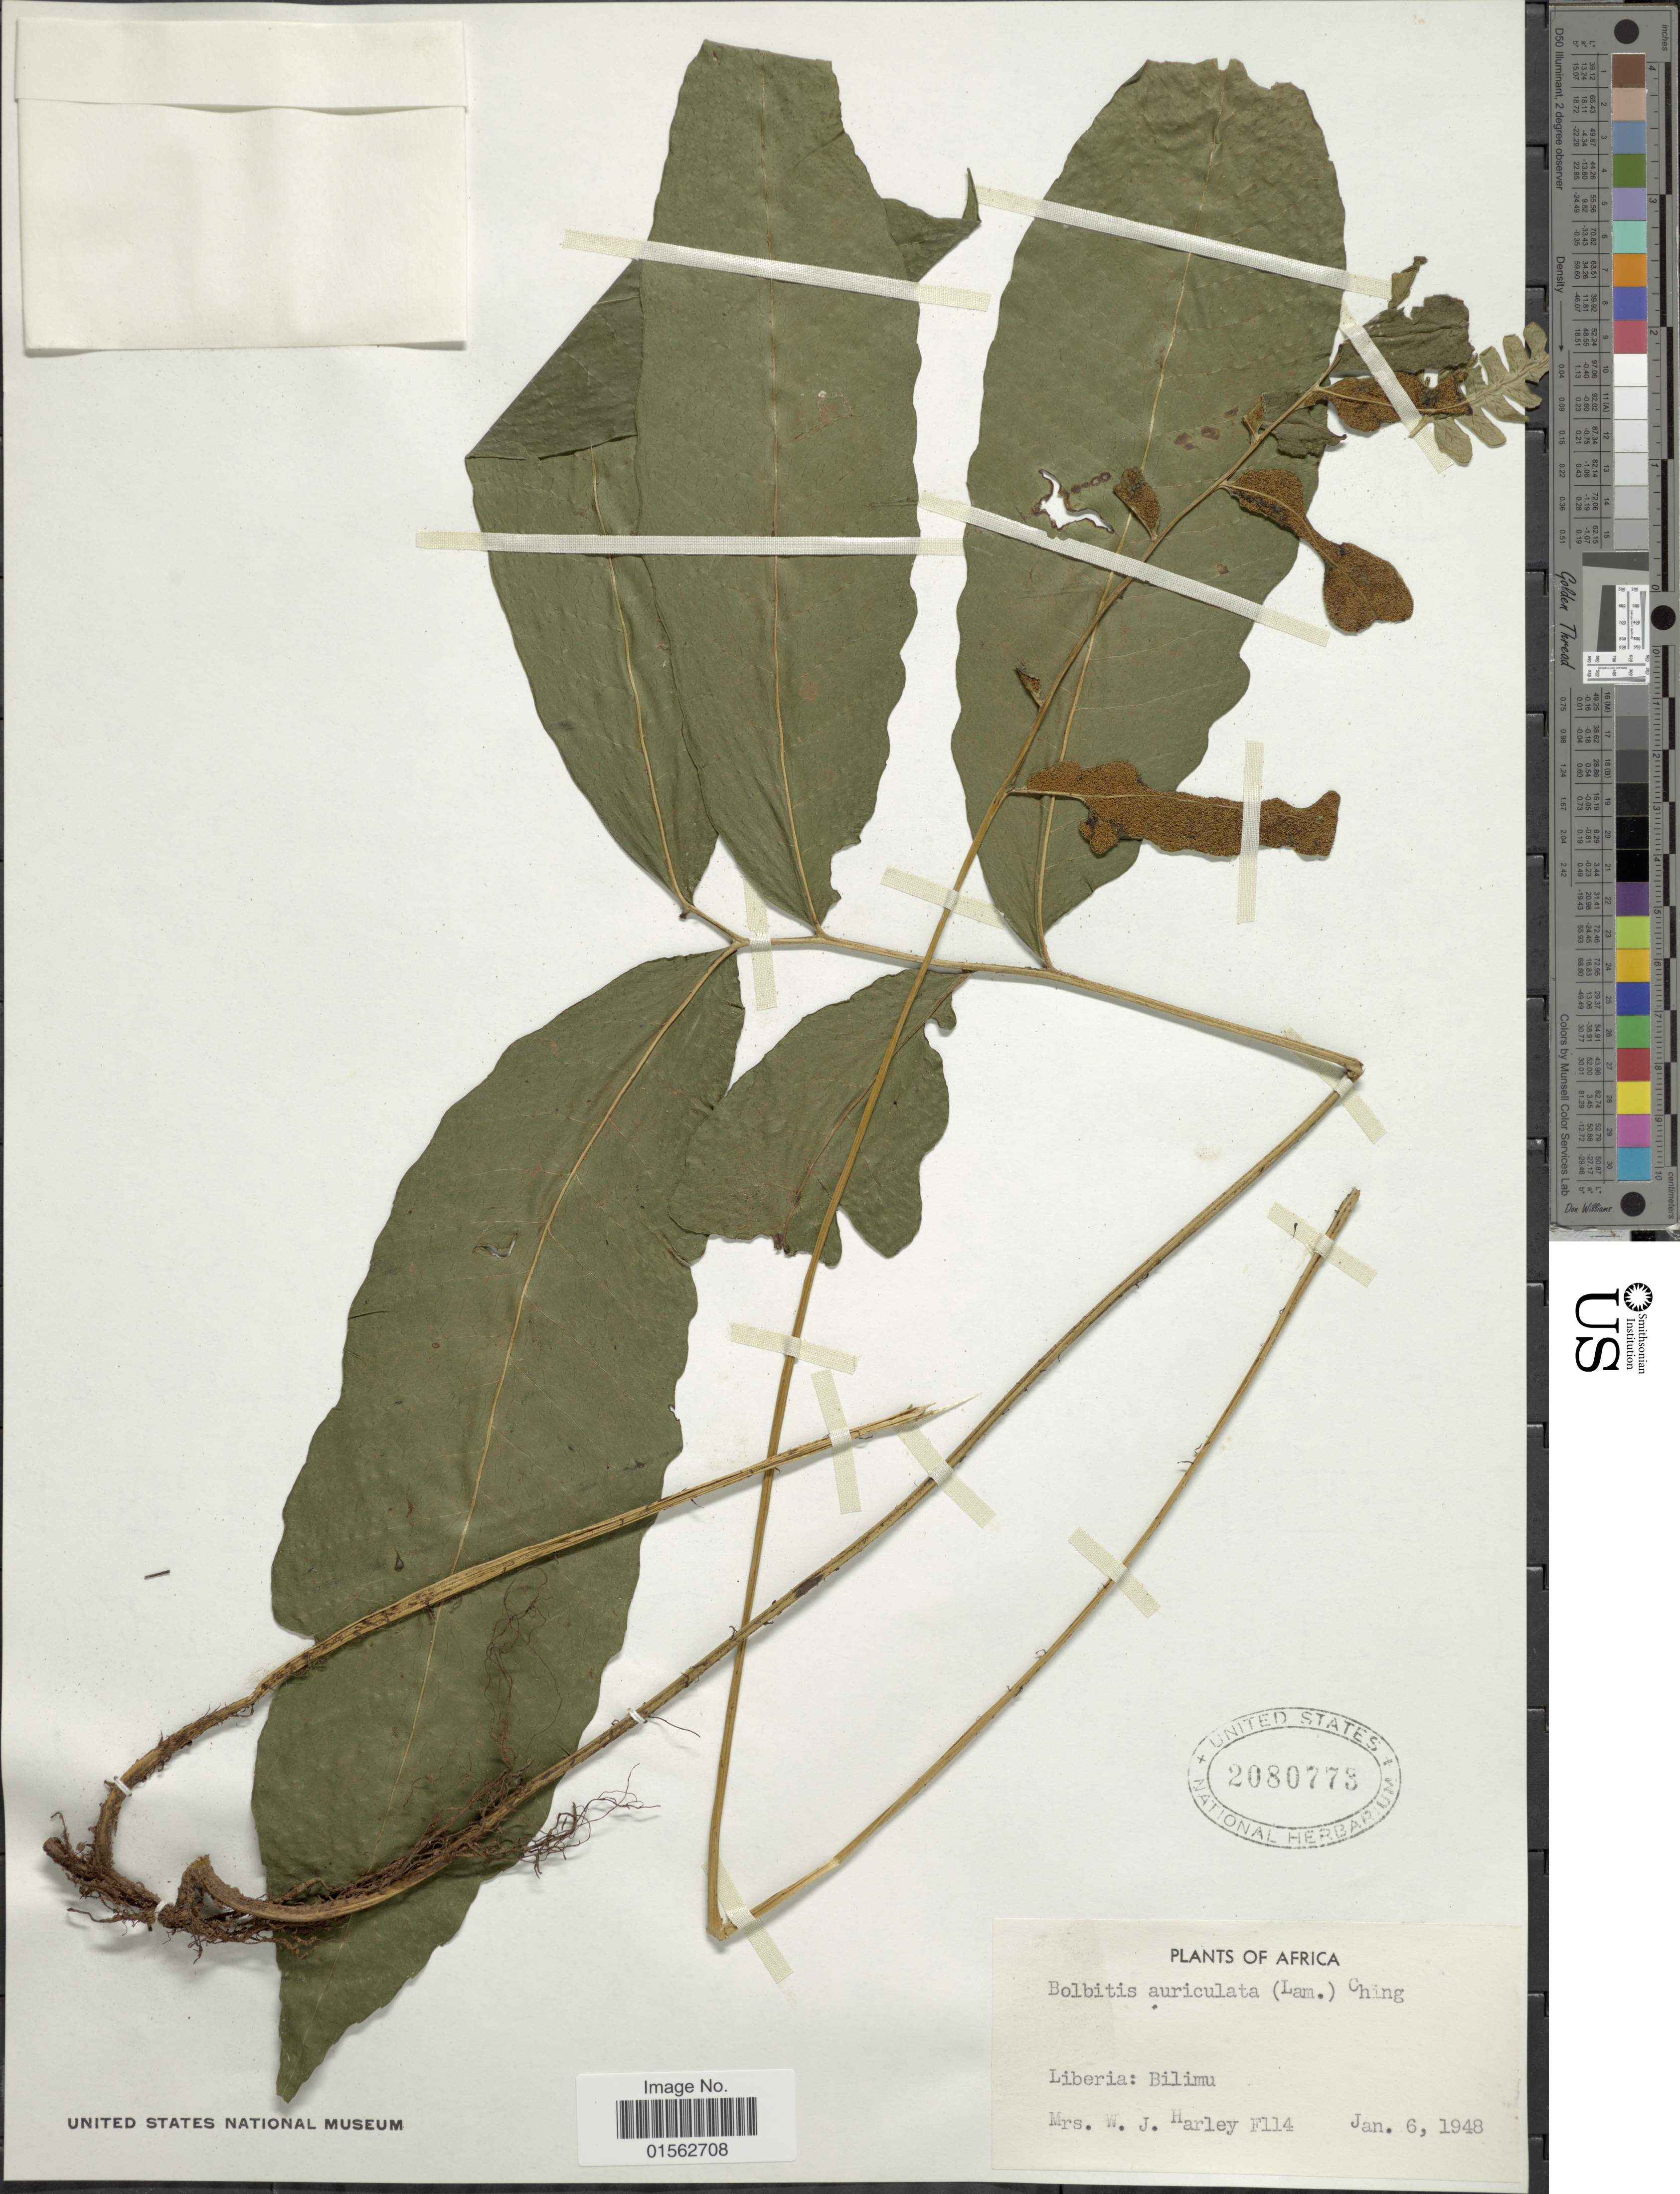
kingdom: Plantae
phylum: Tracheophyta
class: Polypodiopsida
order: Polypodiales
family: Dryopteridaceae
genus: Bolbitis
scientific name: Bolbitis auriculata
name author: (Lam.) Alston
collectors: W. Harley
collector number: F114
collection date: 1948-01-06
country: Liberia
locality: Africa, Bilimu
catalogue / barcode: US 2080773